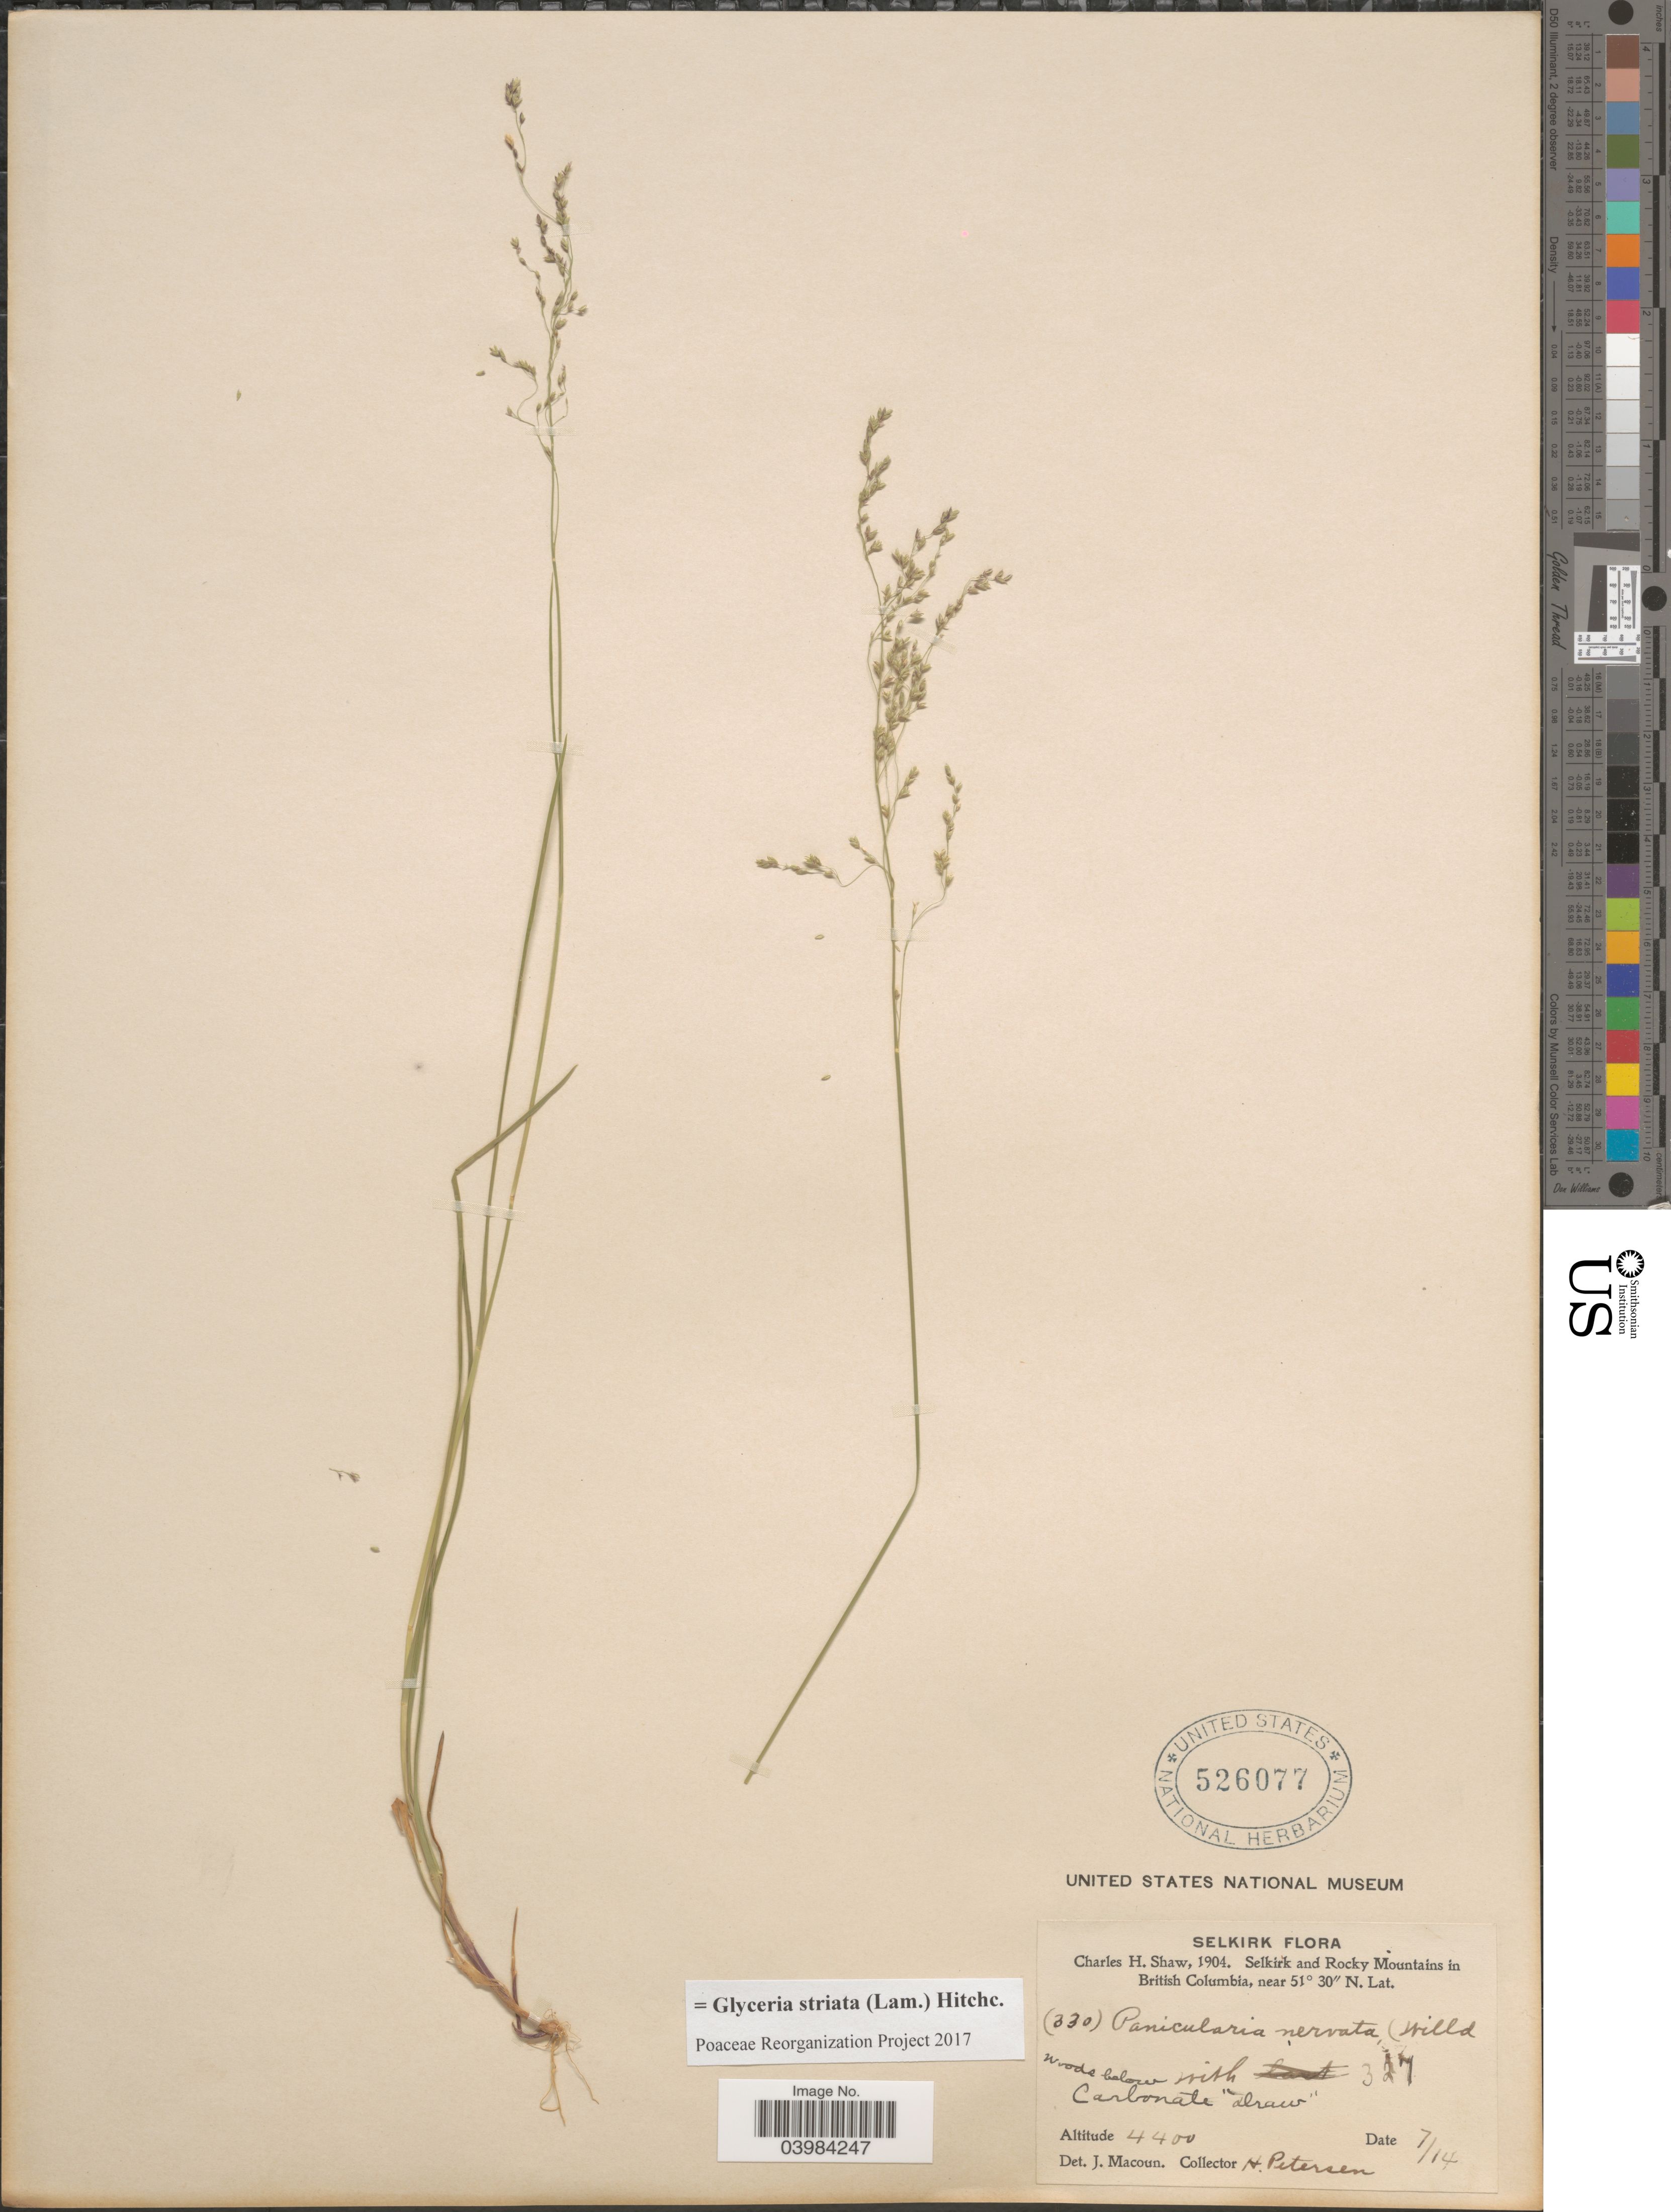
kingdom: Plantae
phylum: Tracheophyta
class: Liliopsida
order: Poales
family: Poaceae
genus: Glyceria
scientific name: Glyceria striata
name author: (Lam.) Hitchc.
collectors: H. Petersen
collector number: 330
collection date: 1904-07-14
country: Canada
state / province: British Columbia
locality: Selkirk. Selkirk and Rocky Mountains.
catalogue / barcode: US 526077